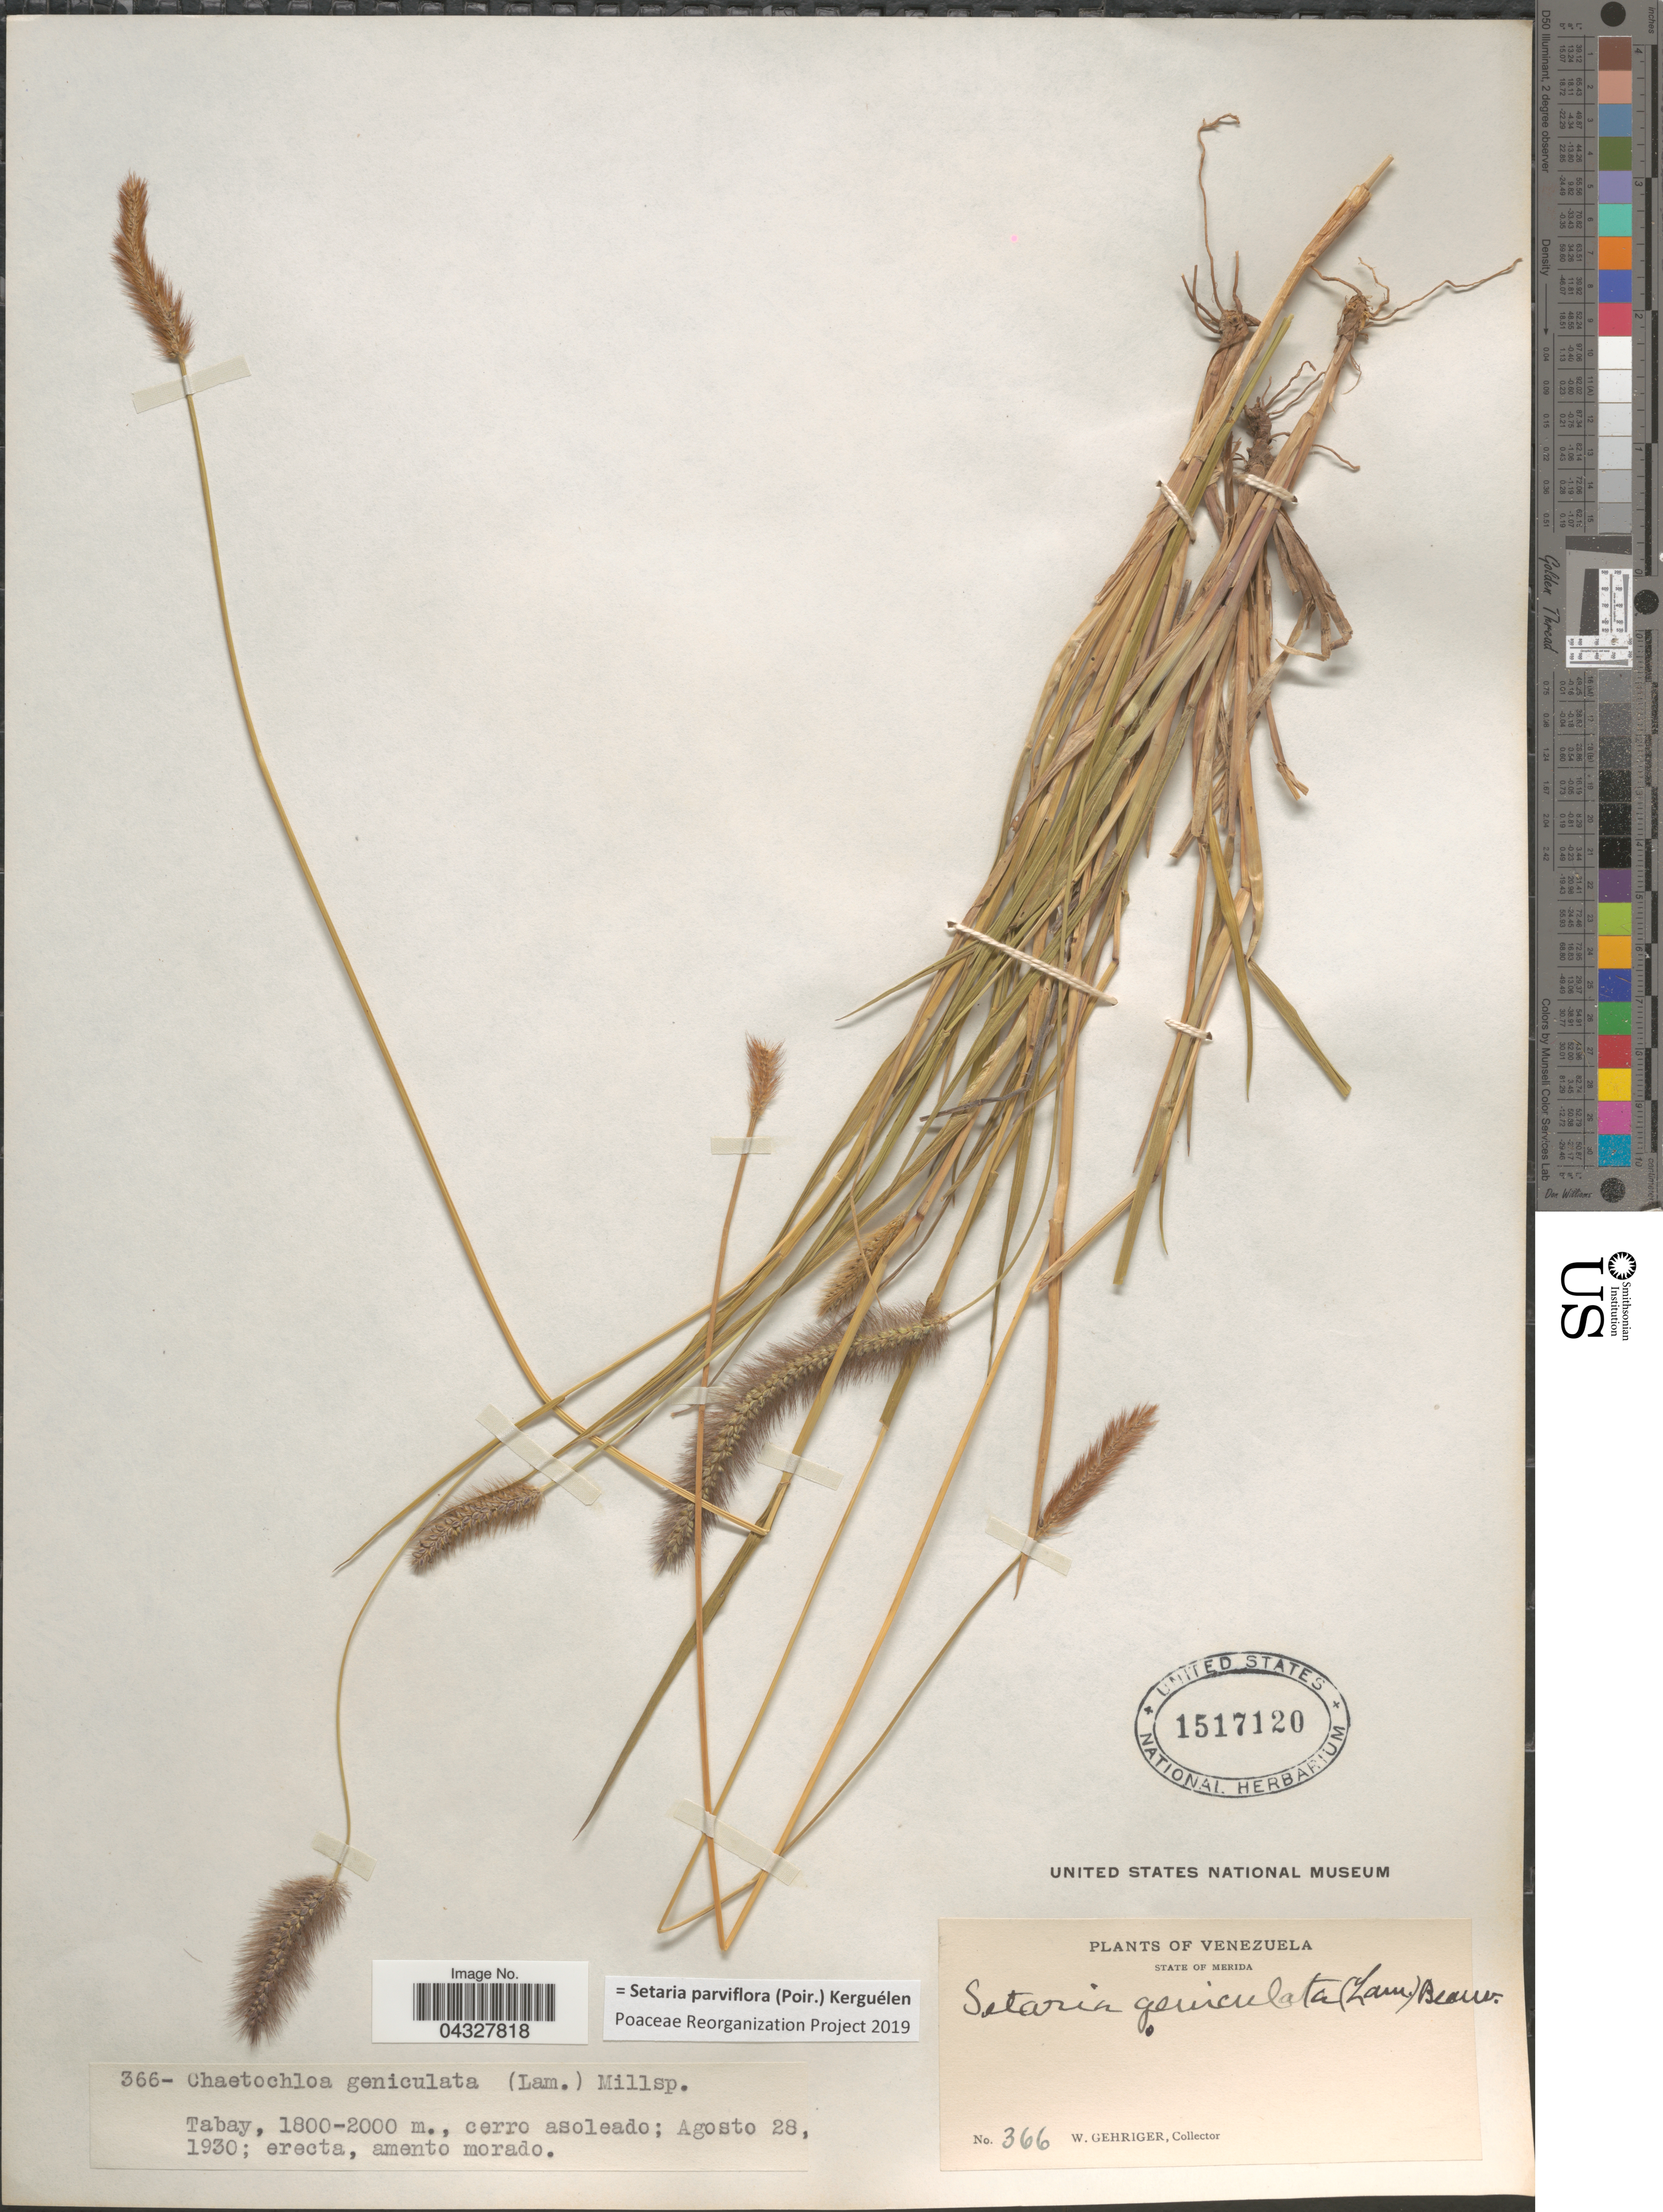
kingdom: Plantae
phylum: Tracheophyta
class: Liliopsida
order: Poales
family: Poaceae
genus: Setaria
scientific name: Setaria parviflora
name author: (Poir.) Kerguélen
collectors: W. Gehriger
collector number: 366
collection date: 1930-08-28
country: Venezuela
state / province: Merida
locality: Tabay, cerro asileado.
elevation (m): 1800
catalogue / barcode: US 1517120